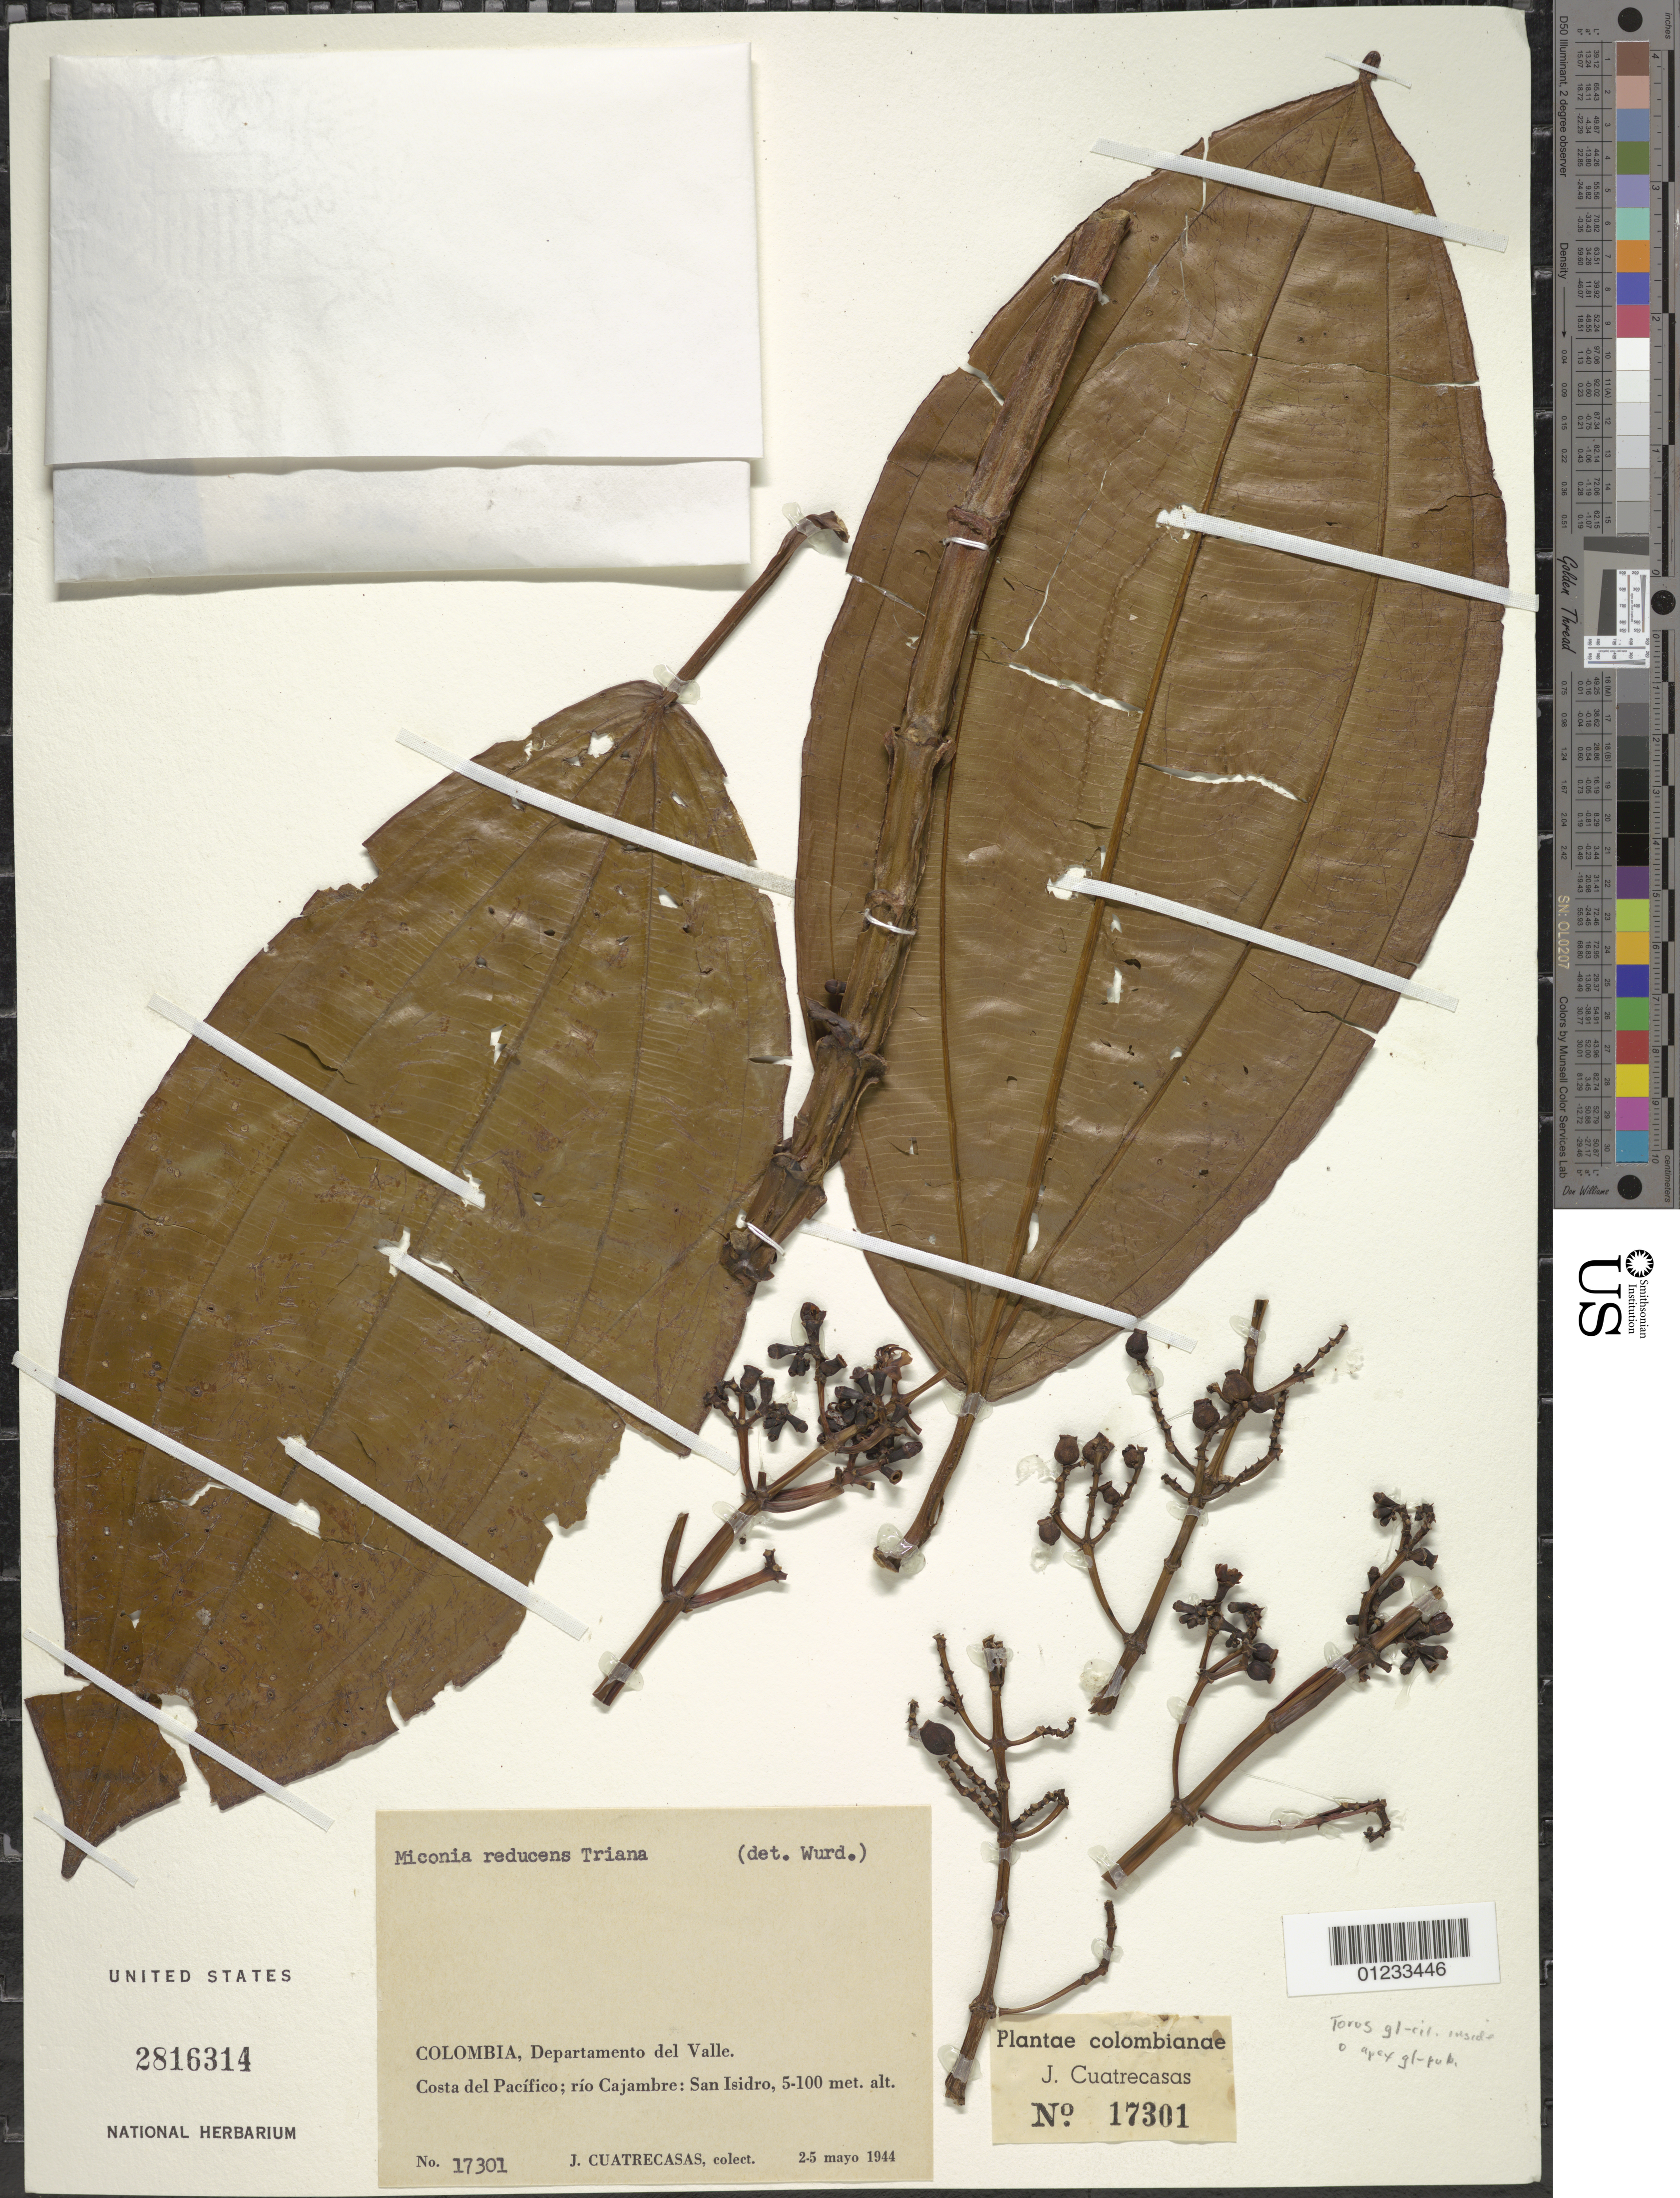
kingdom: Plantae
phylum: Tracheophyta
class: Magnoliopsida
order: Myrtales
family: Melastomataceae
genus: Miconia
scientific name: Miconia reducens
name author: Triana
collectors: J. Cuatrecasas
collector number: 17301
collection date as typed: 2-5 May 1944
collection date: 1944-05-02/1944-05-05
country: Colombia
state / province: Valle del Cauca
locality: Costa del Pacífico; río Cajambre: San Isidro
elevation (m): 5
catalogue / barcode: US 2816314